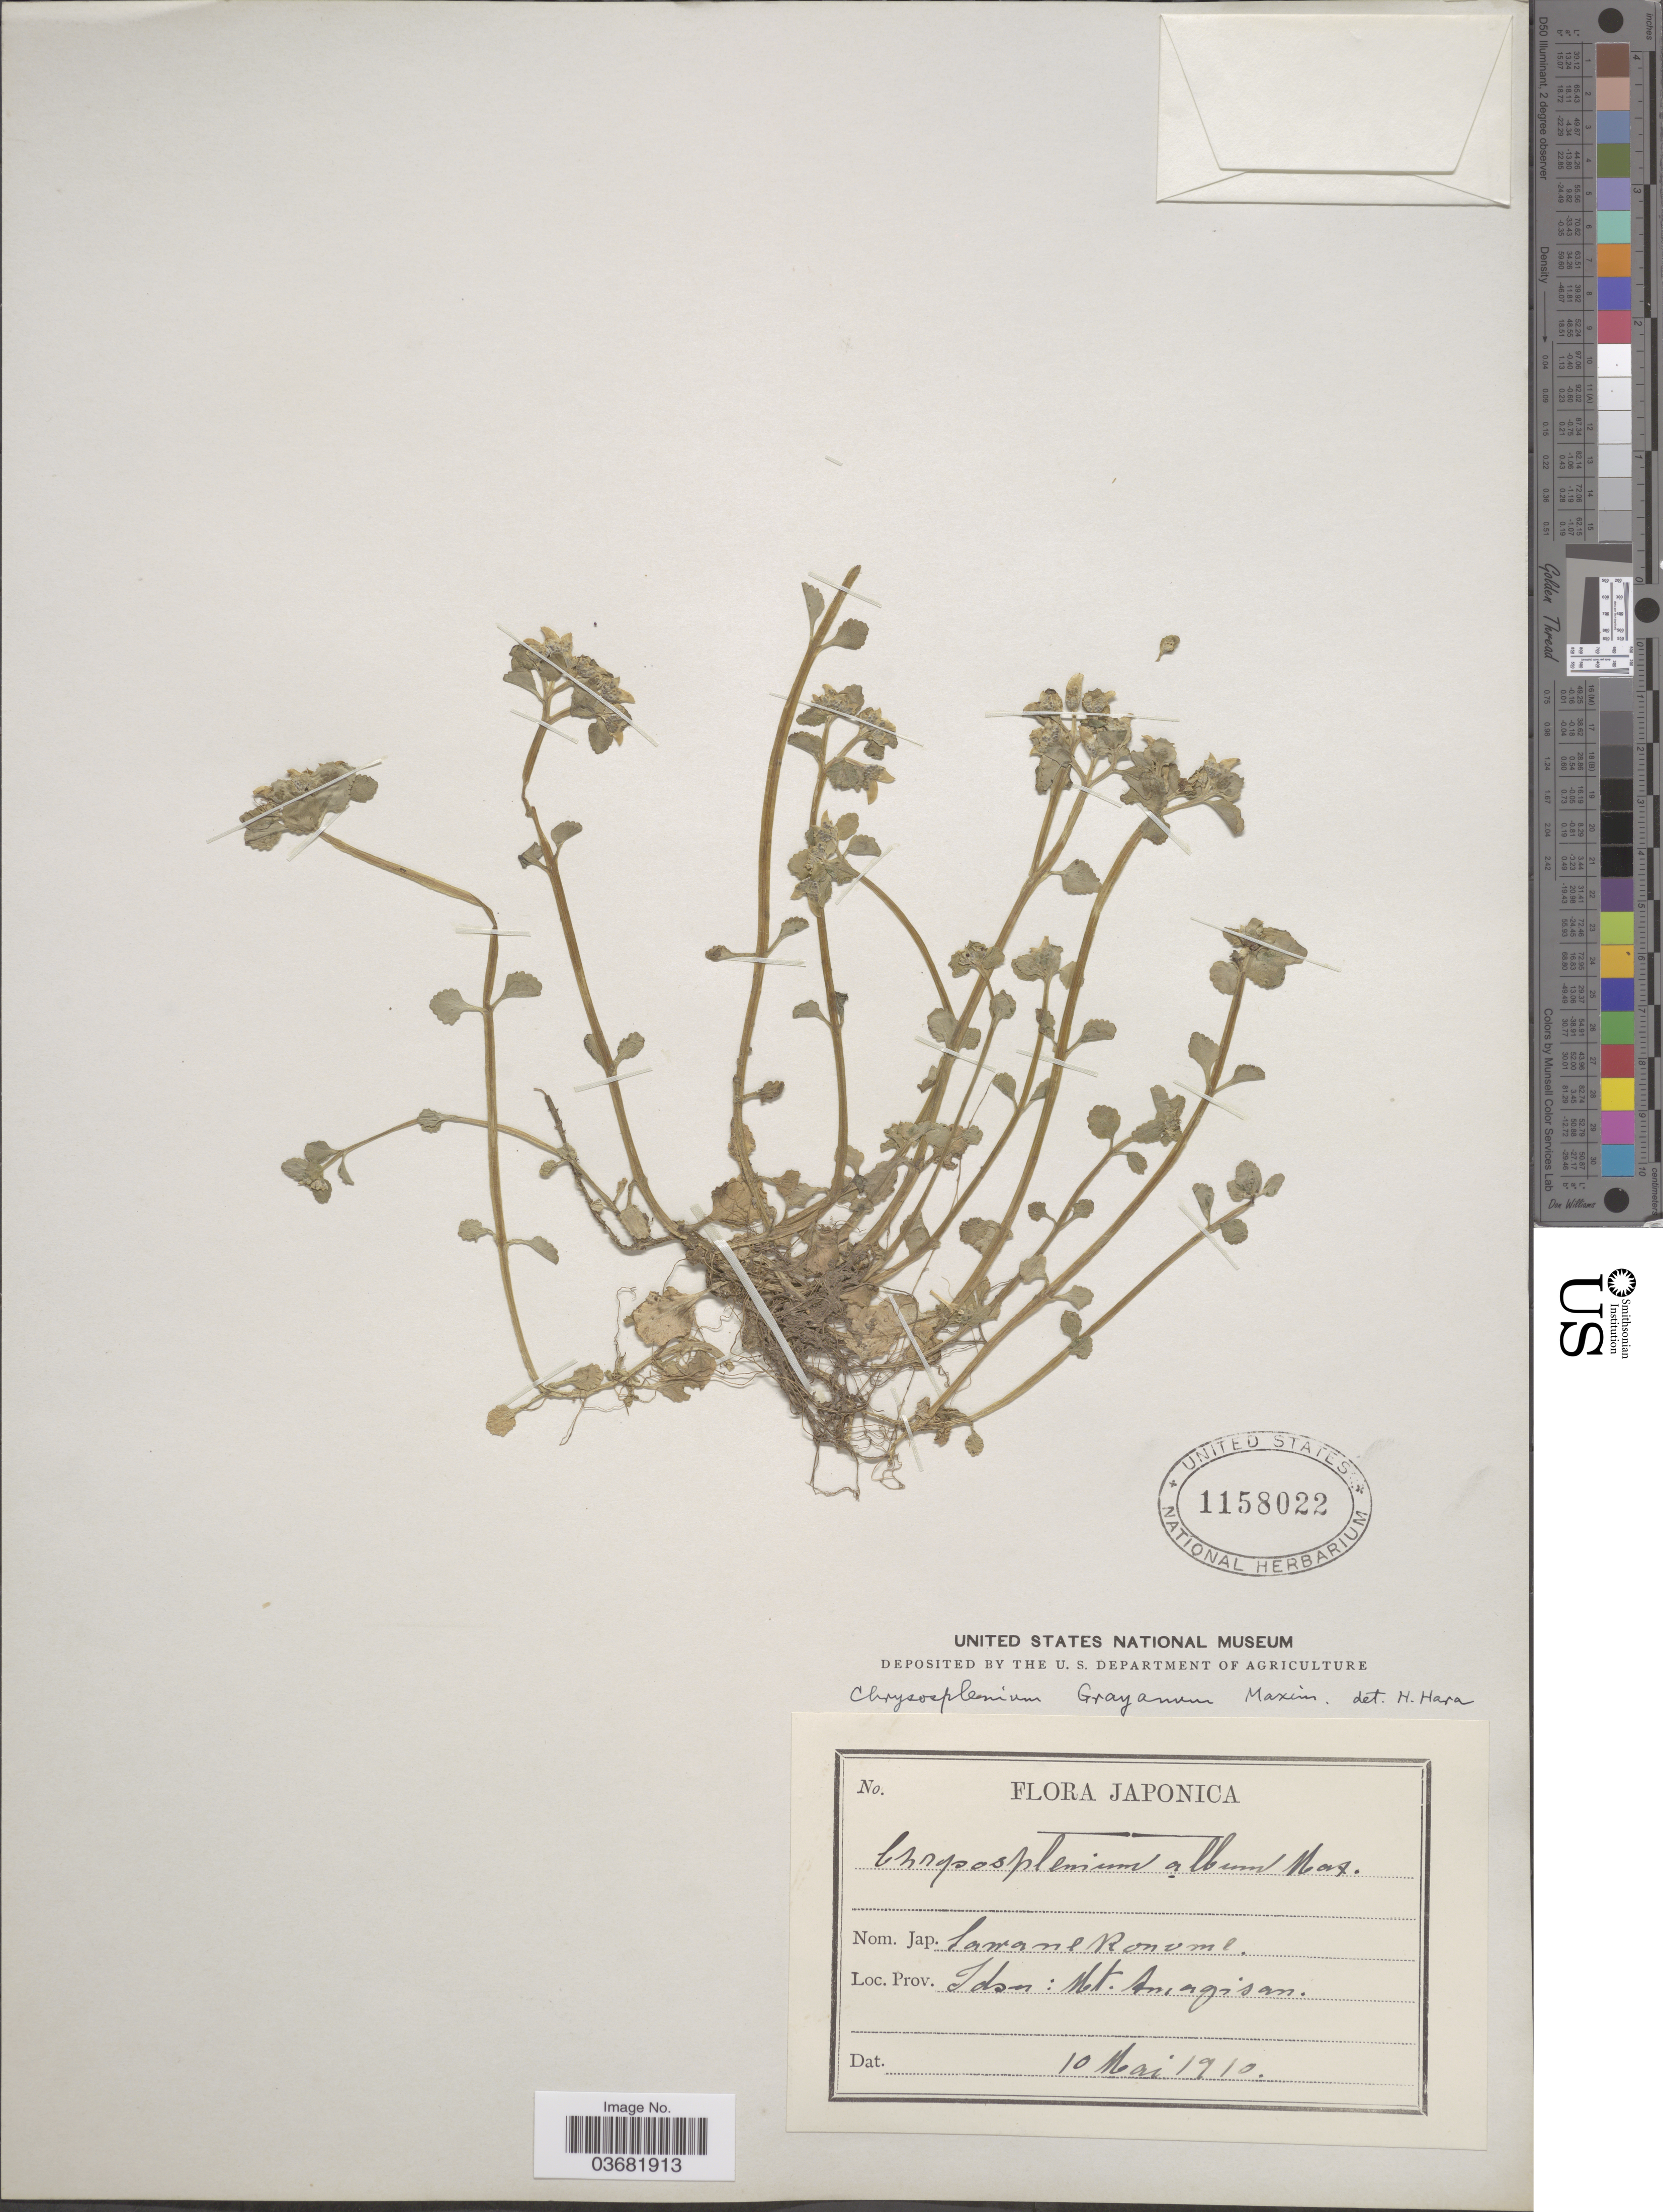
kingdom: Plantae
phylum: Tracheophyta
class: Magnoliopsida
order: Saxifragales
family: Saxifragaceae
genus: Chrysosplenium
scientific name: Chrysosplenium grayanum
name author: Maxim.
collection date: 1910-05-10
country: Japan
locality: Japonica. Prov. Idsu: Mt. Amagisan.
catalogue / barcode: US 1158022